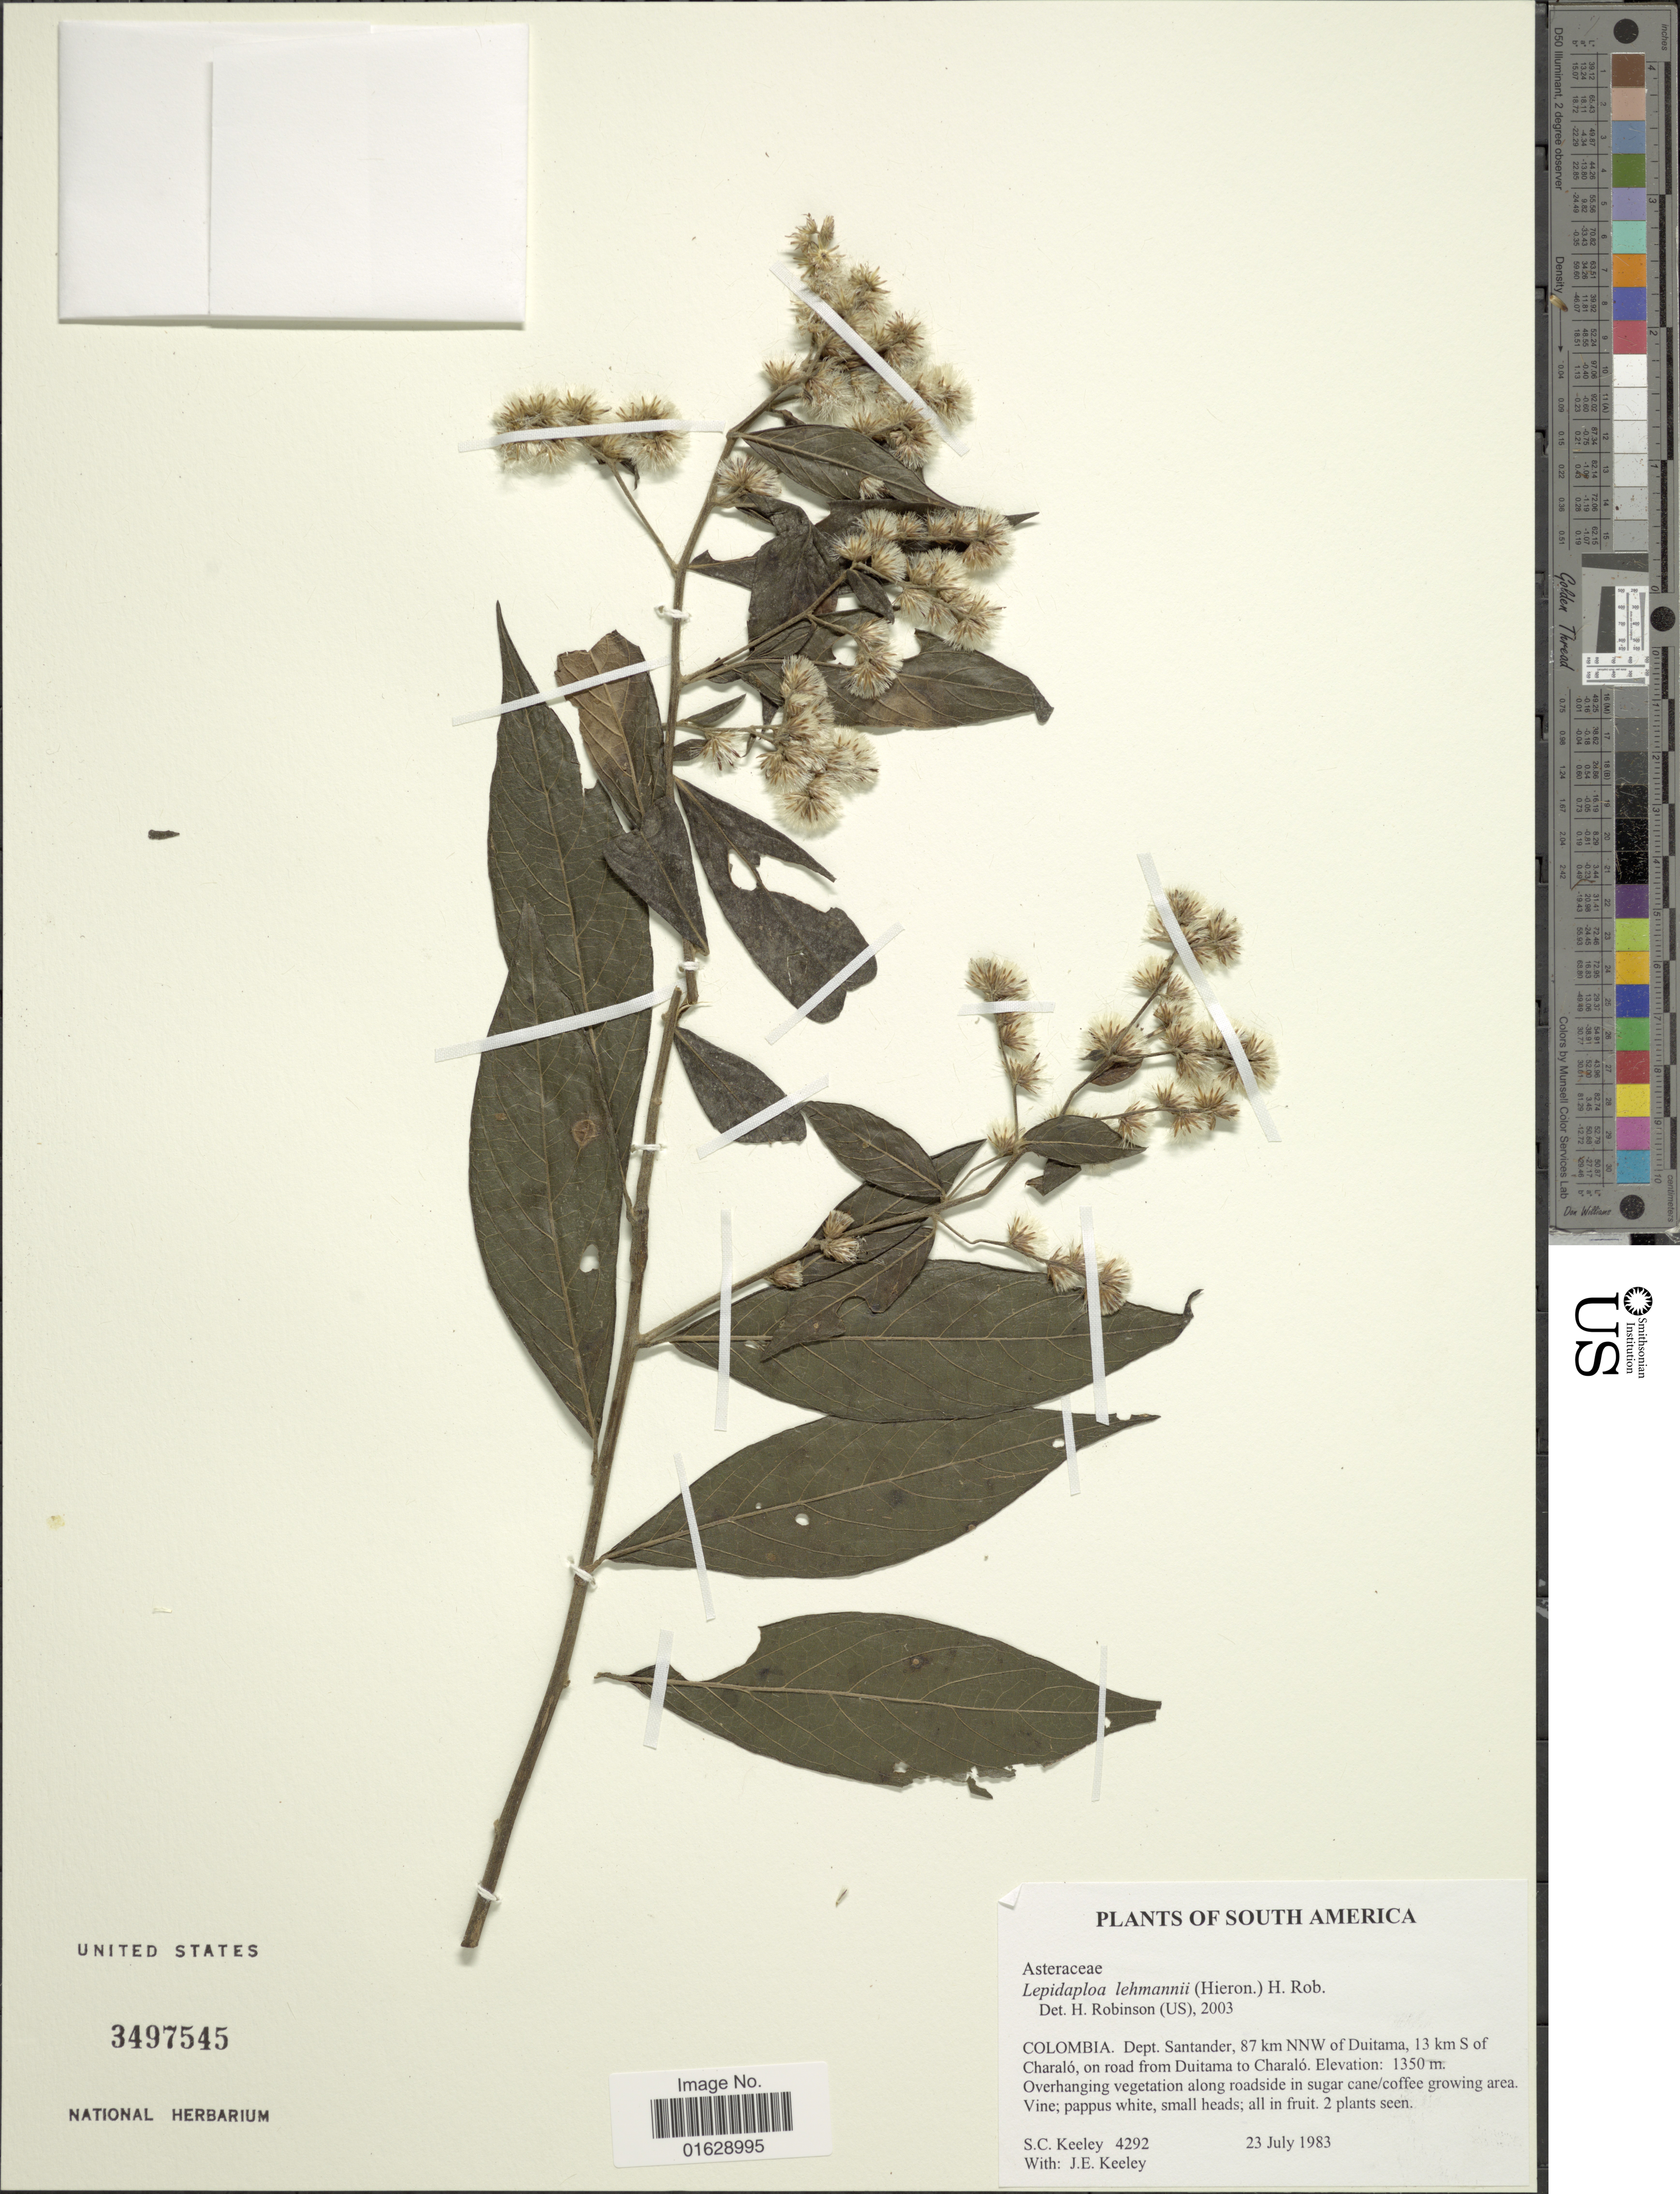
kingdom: Plantae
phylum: Tracheophyta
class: Magnoliopsida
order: Asterales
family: Asteraceae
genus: Lepidaploa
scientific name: Lepidaploa lehmannii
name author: (Hieron.) H. Rob.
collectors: S. C. Keeley & J. E. Keeley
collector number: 4292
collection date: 1983-07-23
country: Colombia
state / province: Santander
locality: Dept. Santander, 87 km NNW of duitama, 13 km S of Charalo, on road from Duitama to Charalo.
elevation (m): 1350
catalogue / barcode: US 3497545